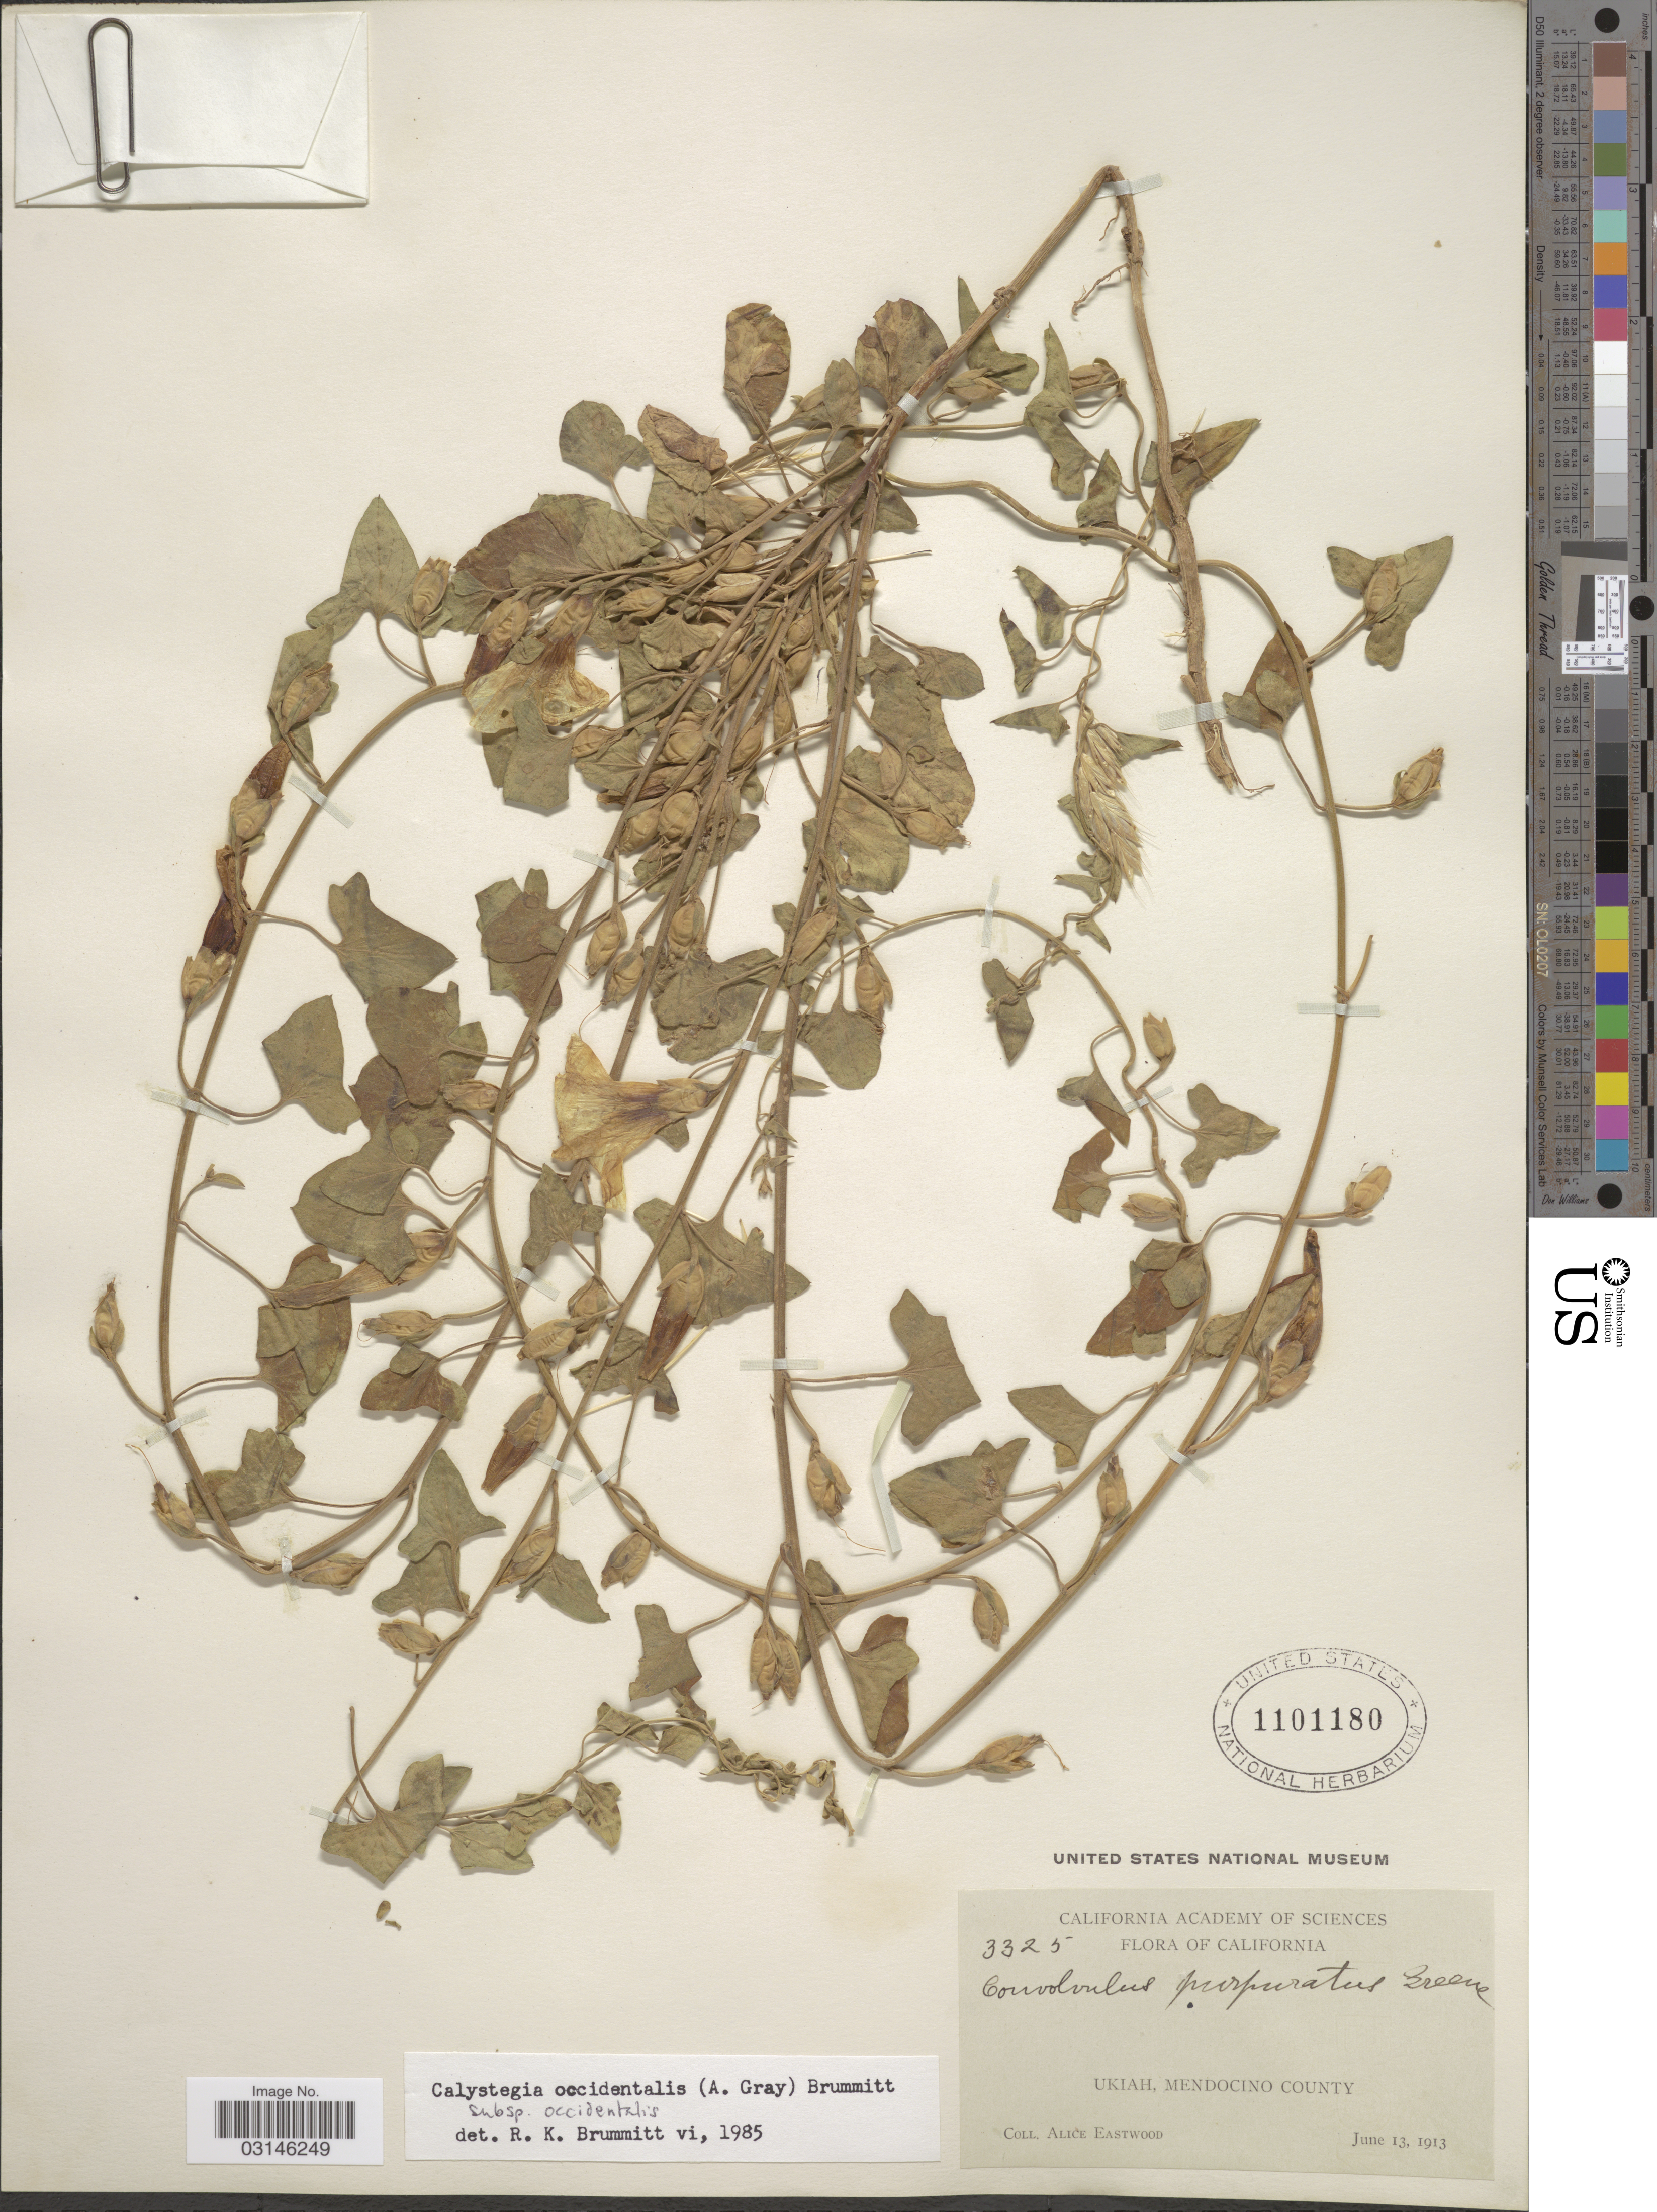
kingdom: Plantae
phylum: Tracheophyta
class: Magnoliopsida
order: Solanales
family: Convolvulaceae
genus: Calystegia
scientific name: Calystegia occidentalis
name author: (A. Gray) Brummitt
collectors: A. Eastwood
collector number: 3325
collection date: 1913-06-13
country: United States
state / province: California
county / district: Mendocino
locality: Ukiah, Mendocino County.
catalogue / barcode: US 1101180